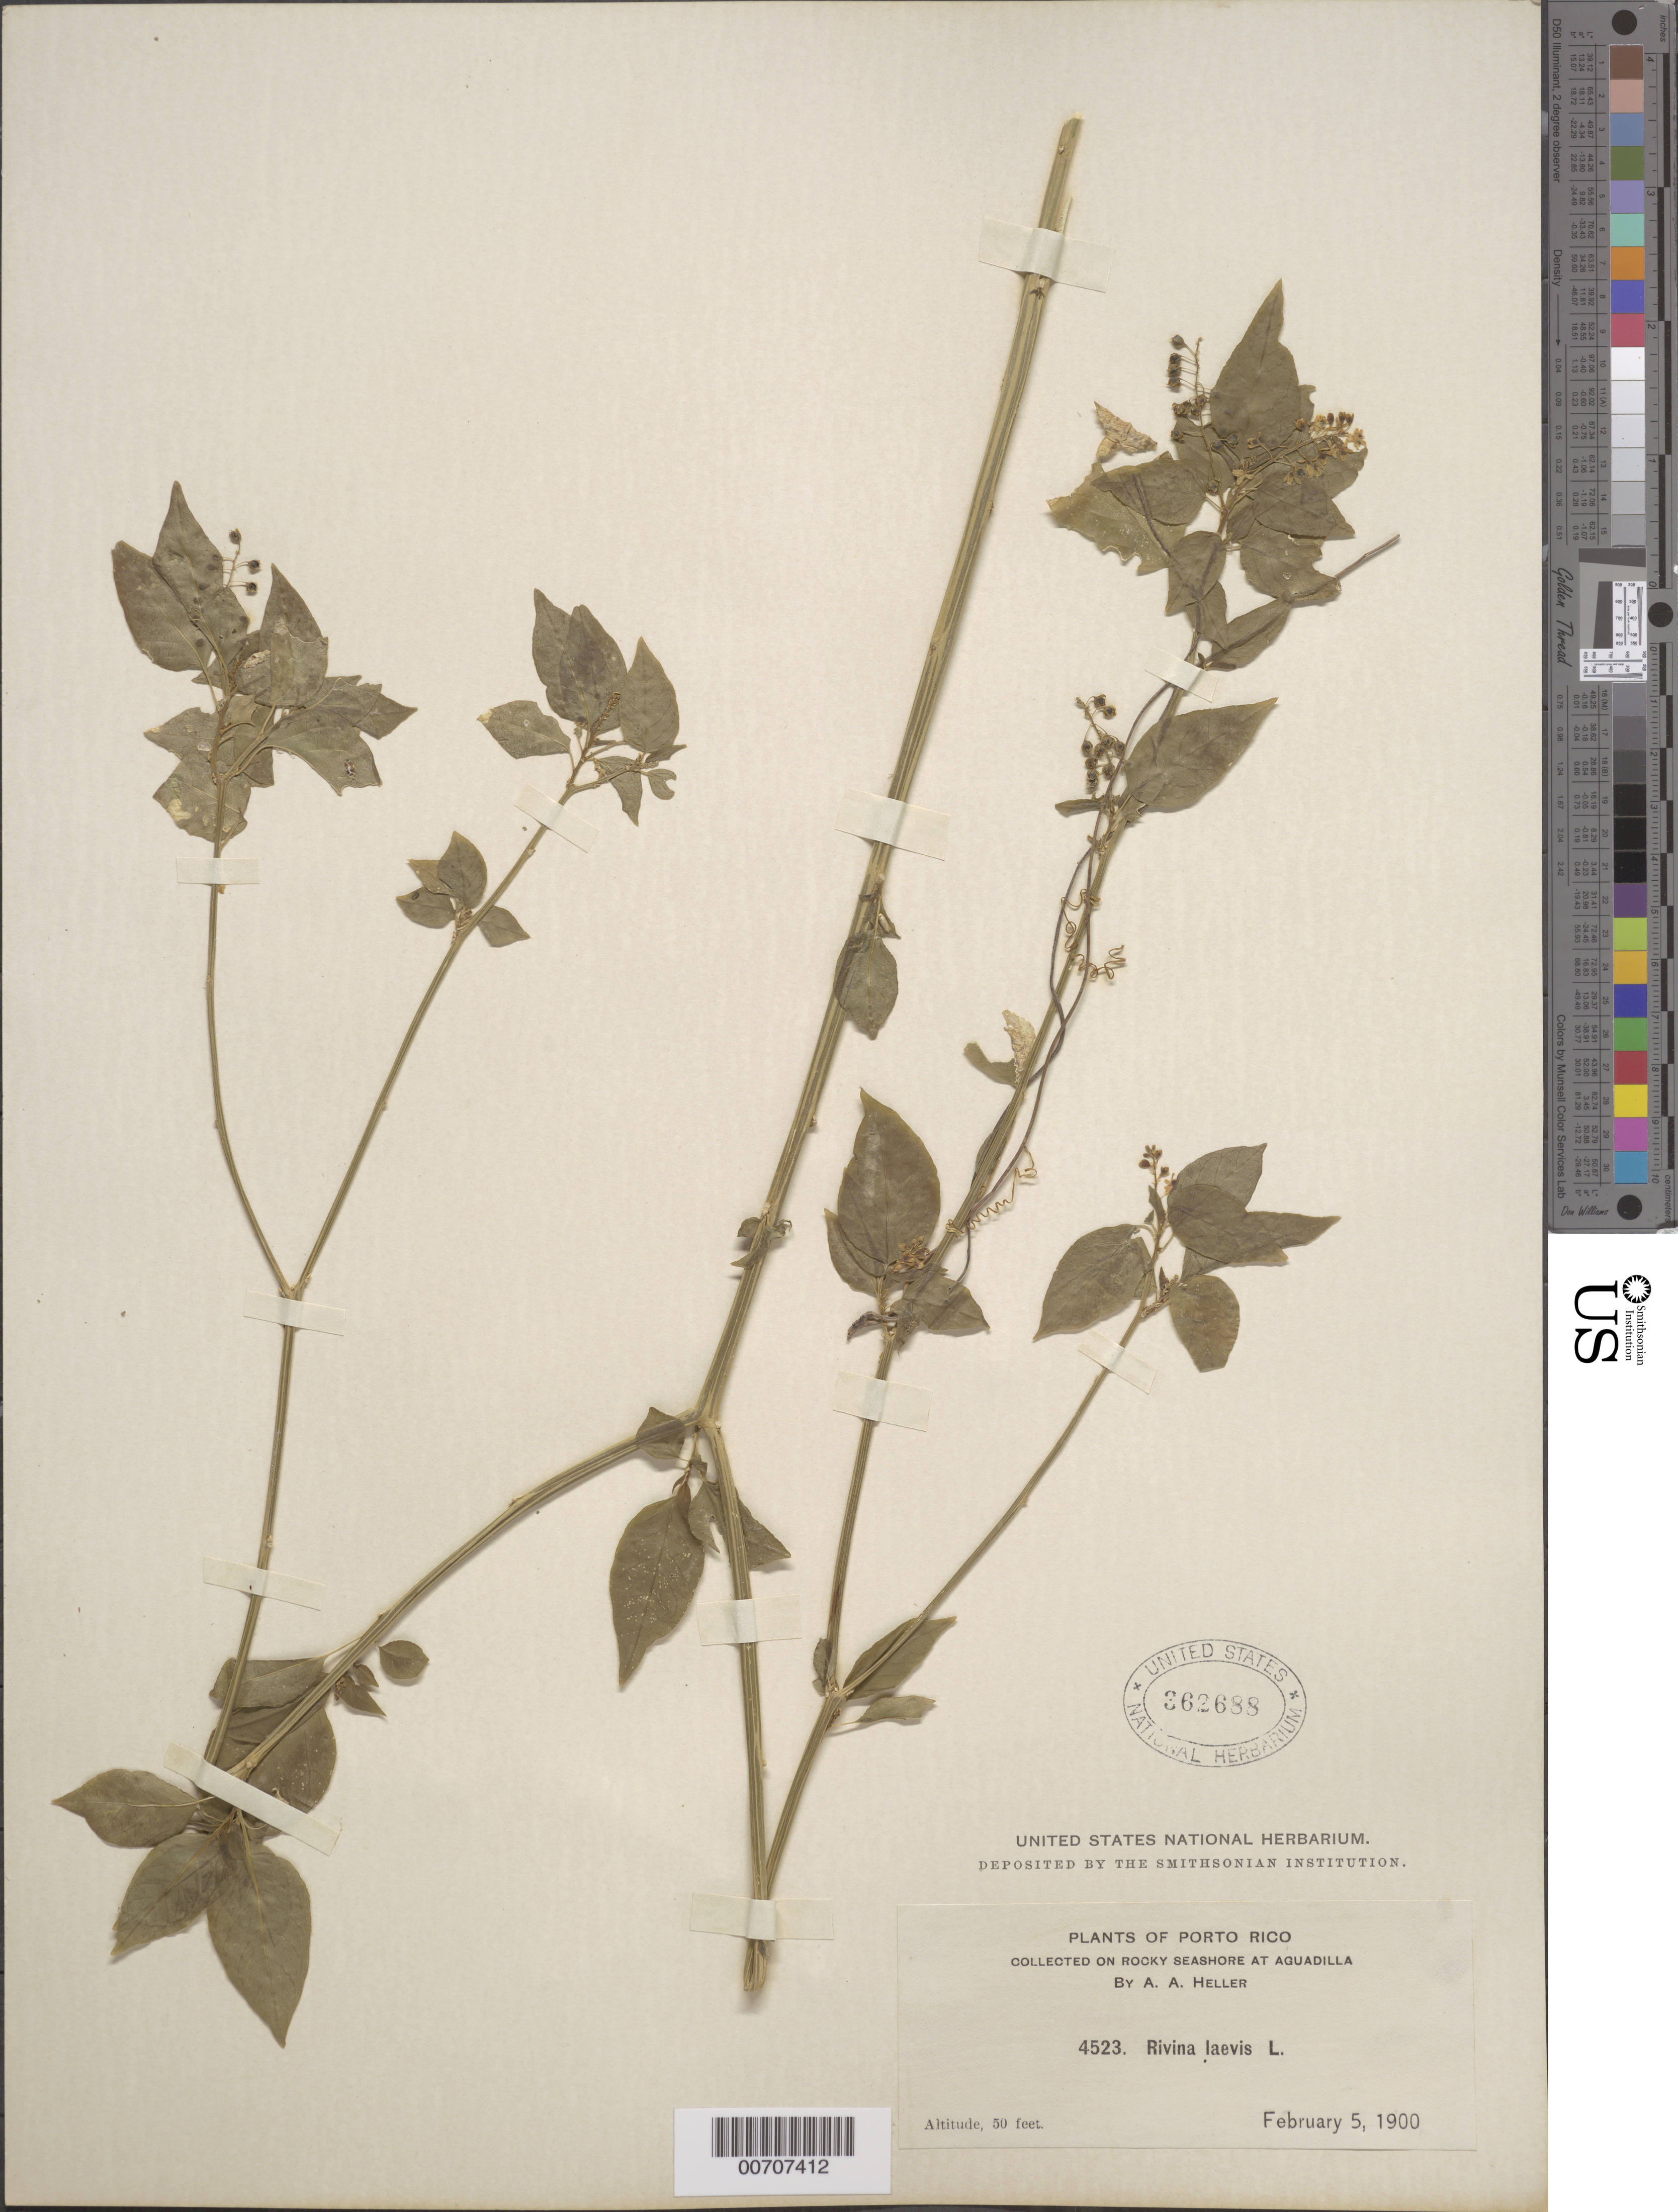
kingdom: Plantae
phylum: Tracheophyta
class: Magnoliopsida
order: Caryophyllales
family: Phytolaccaceae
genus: Rivina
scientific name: Rivina laevis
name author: L.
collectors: A. A. Heller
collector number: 4523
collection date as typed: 05 Feb 1900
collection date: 1900-02-05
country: Puerto Rico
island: Greater Antilles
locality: Aguadilla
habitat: Rocky seashore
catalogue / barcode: US 362688